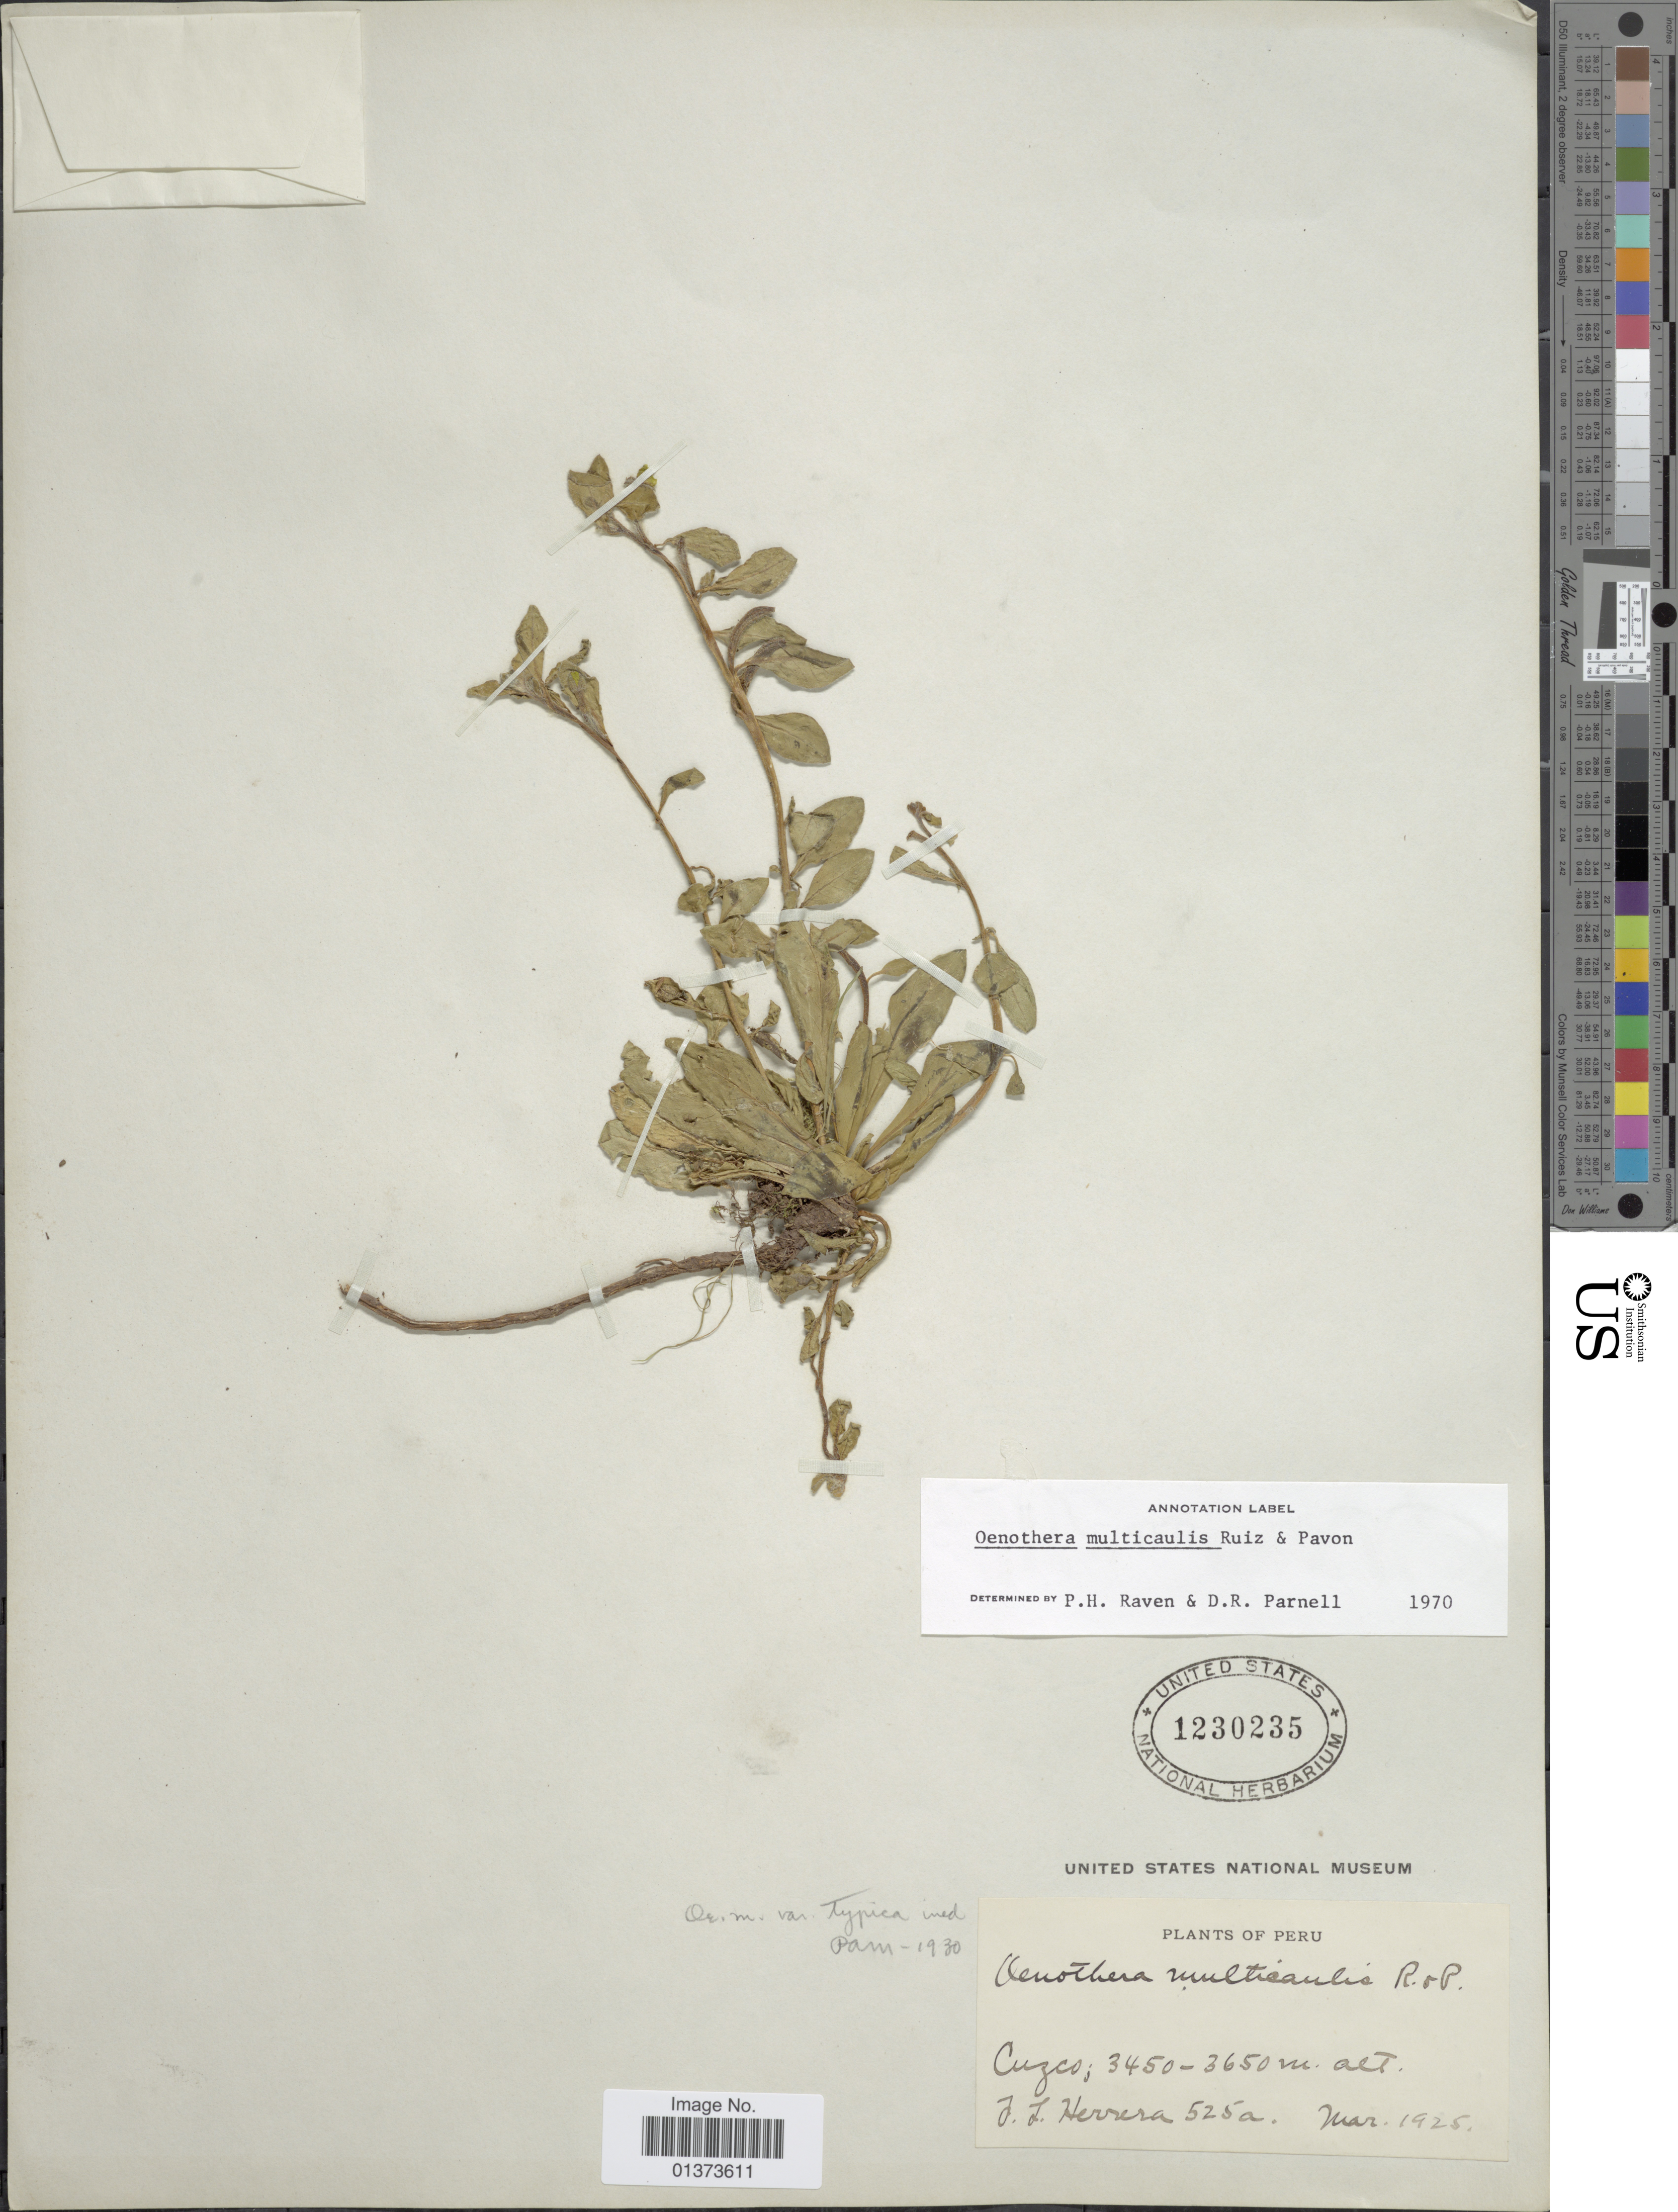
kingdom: Plantae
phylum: Tracheophyta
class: Magnoliopsida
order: Myrtales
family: Onagraceae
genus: Oenothera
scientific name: Oenothera multicaulis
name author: Ruiz & Pav.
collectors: J. L. Herrera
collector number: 525a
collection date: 1925-03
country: Peru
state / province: Cusco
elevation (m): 3450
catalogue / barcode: US 1230235